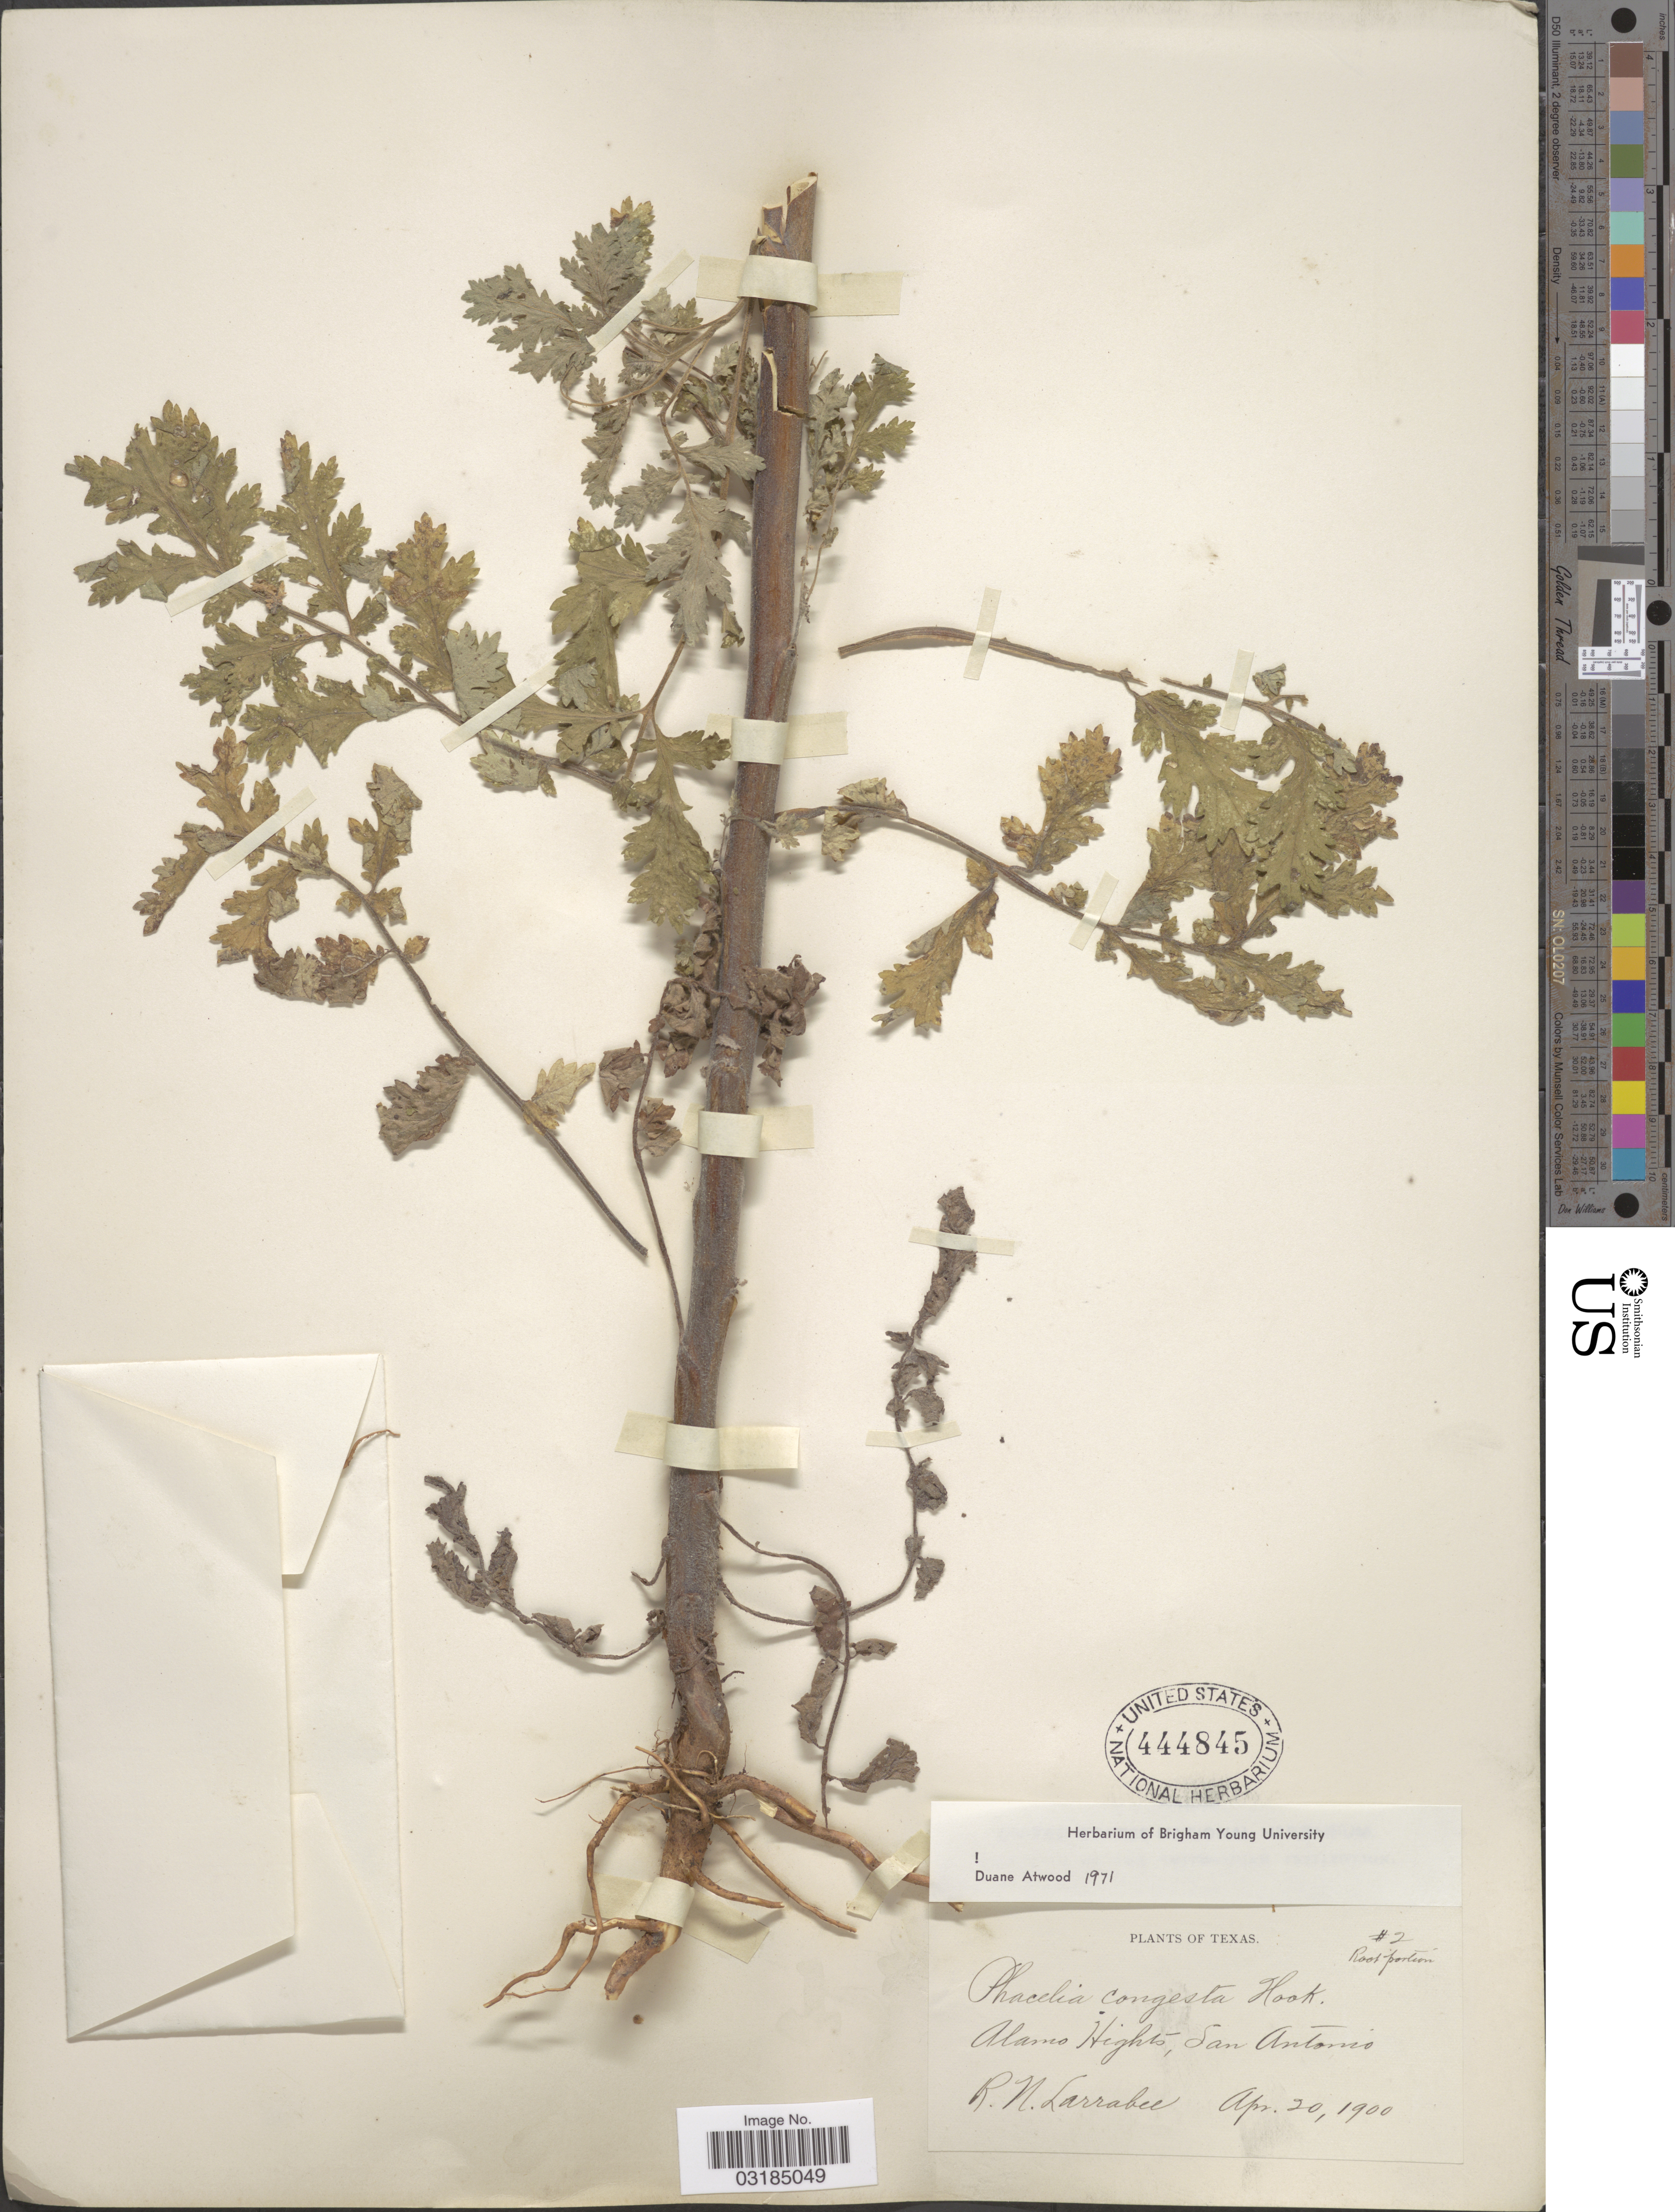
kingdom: Plantae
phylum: Tracheophyta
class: Magnoliopsida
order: Boraginales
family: Hydrophyllaceae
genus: Phacelia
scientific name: Phacelia congesta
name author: Hook.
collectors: R. Larrabee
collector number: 2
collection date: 1900-04-20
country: United States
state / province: Texas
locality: Alamo Hights, San Antonio.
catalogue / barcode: US 444845